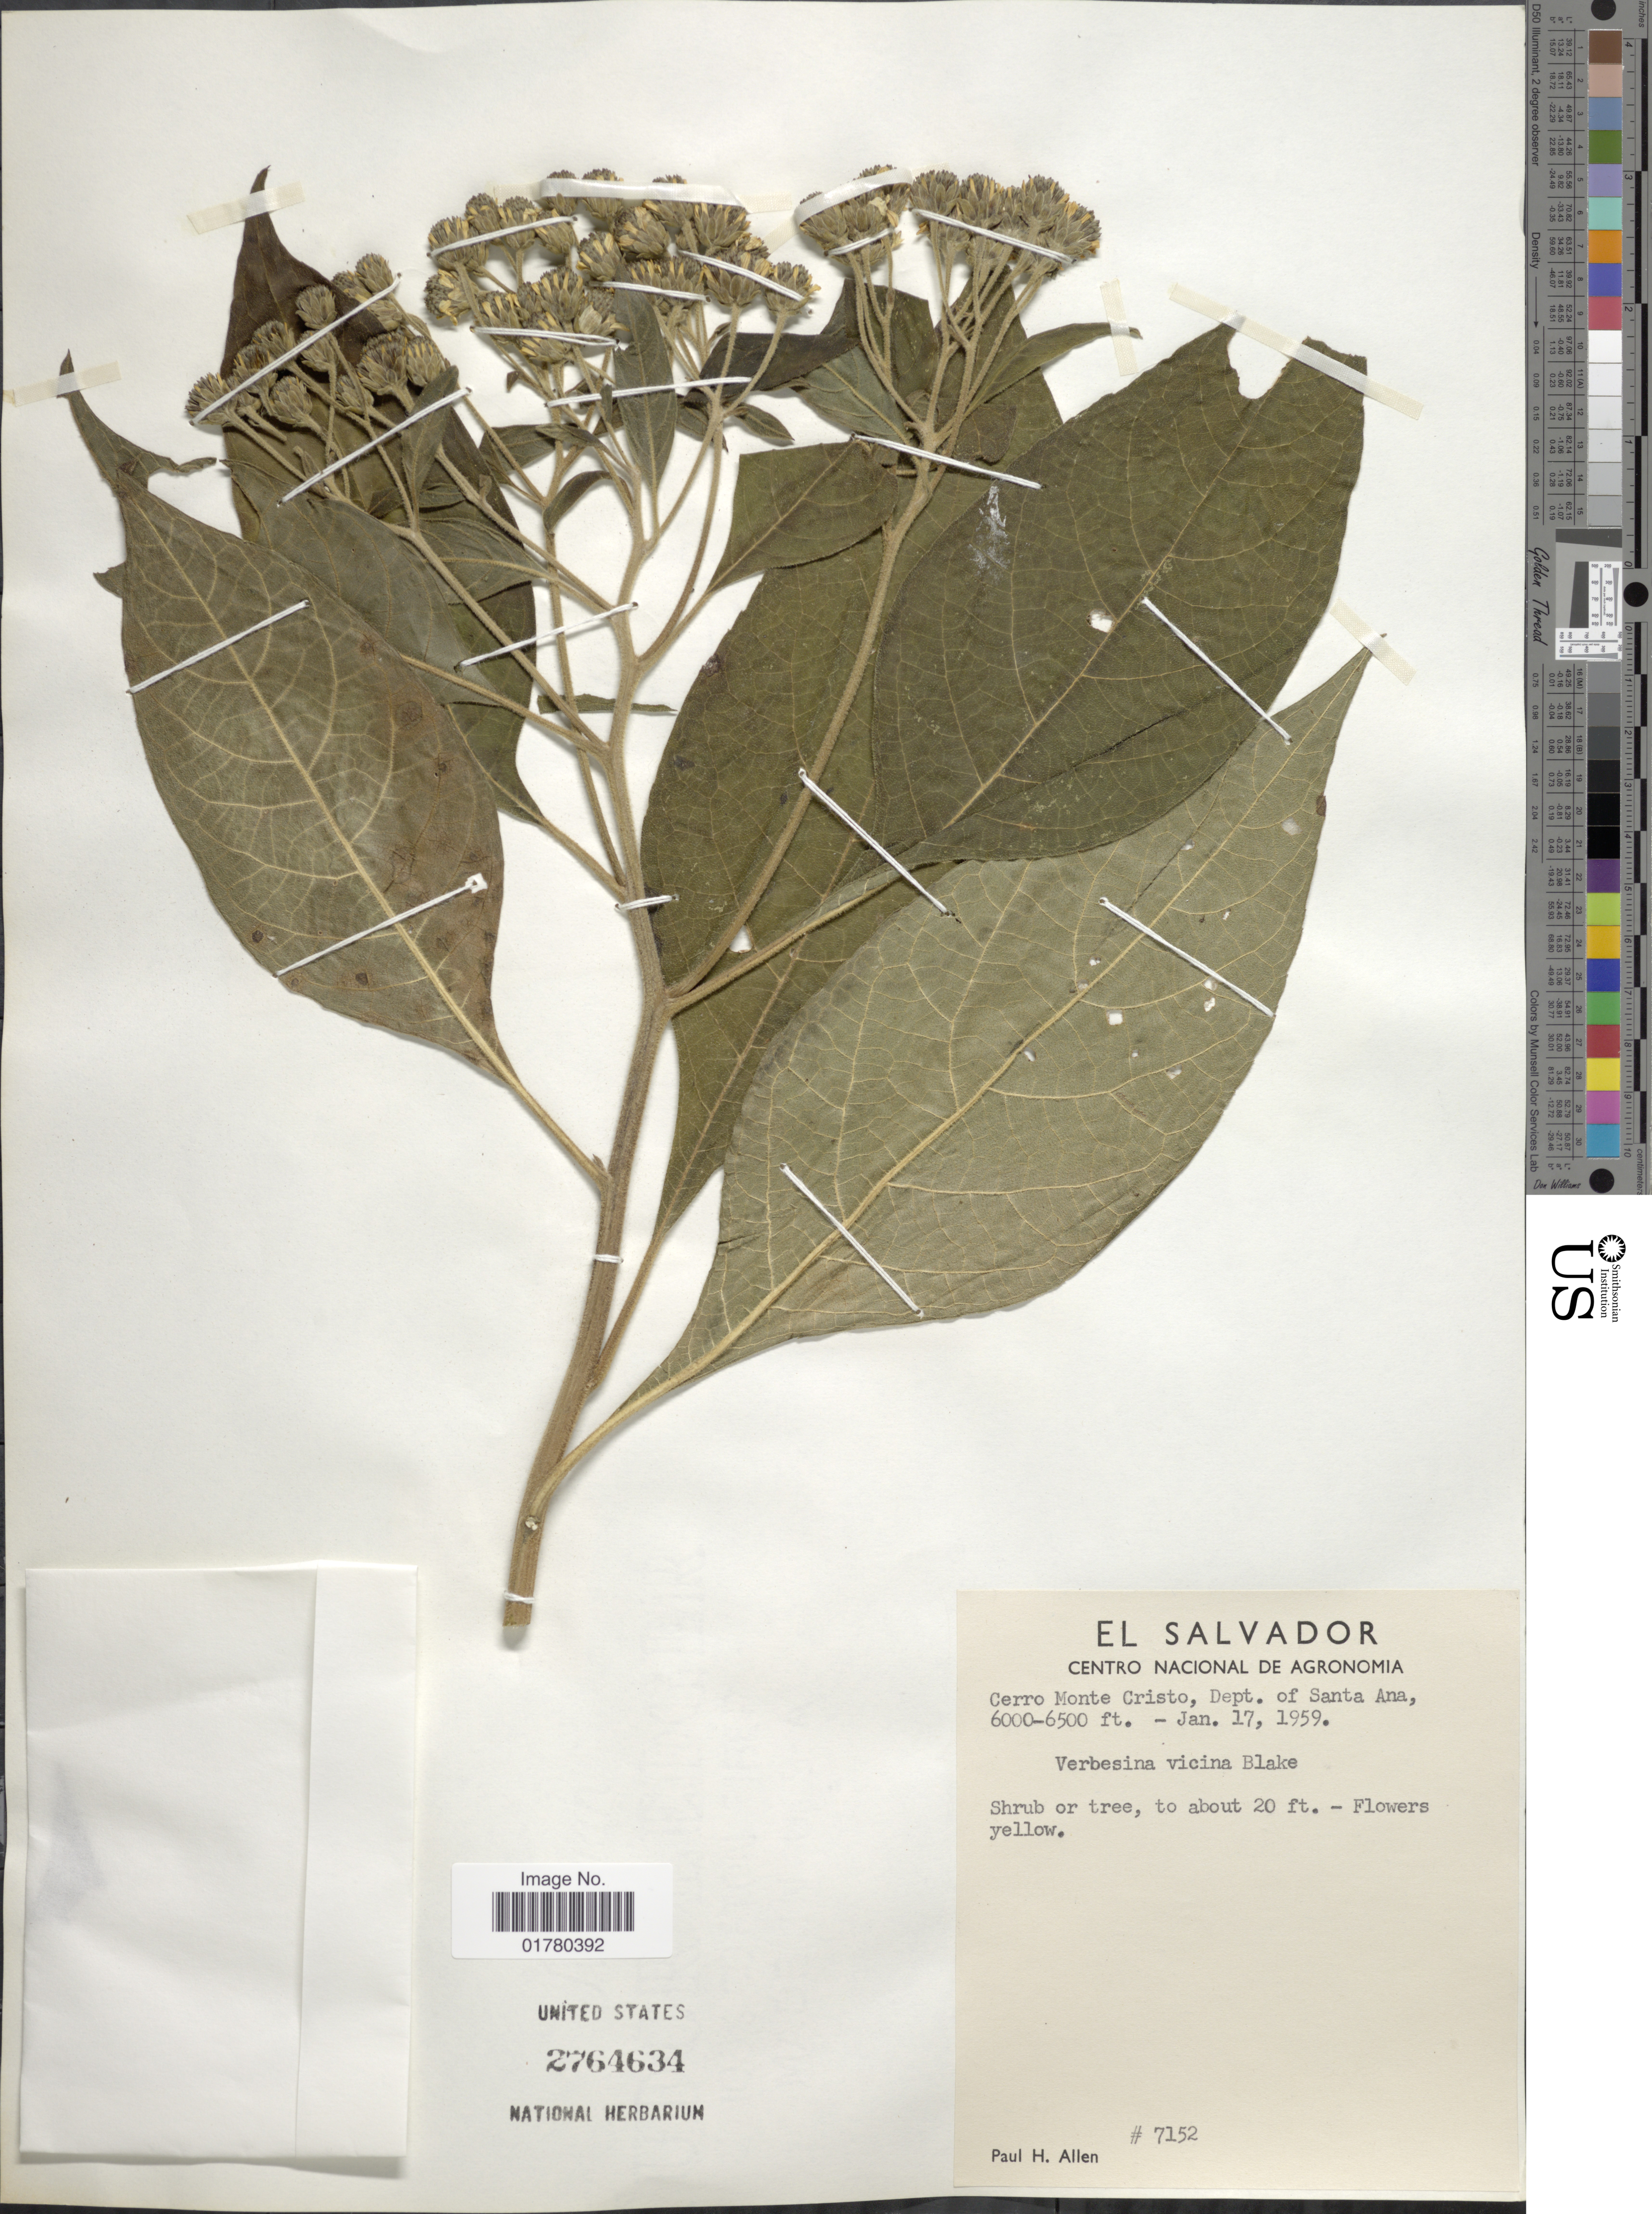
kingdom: Plantae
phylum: Tracheophyta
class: Magnoliopsida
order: Asterales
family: Asteraceae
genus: Verbesina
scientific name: Verbesina vicina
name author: S.F. Blake in Yunck.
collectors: P. H. Allen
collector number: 7152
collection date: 1959-01-17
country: El Salvador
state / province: Santa Ana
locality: Cerro Monte Cristo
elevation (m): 1829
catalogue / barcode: US 2764634